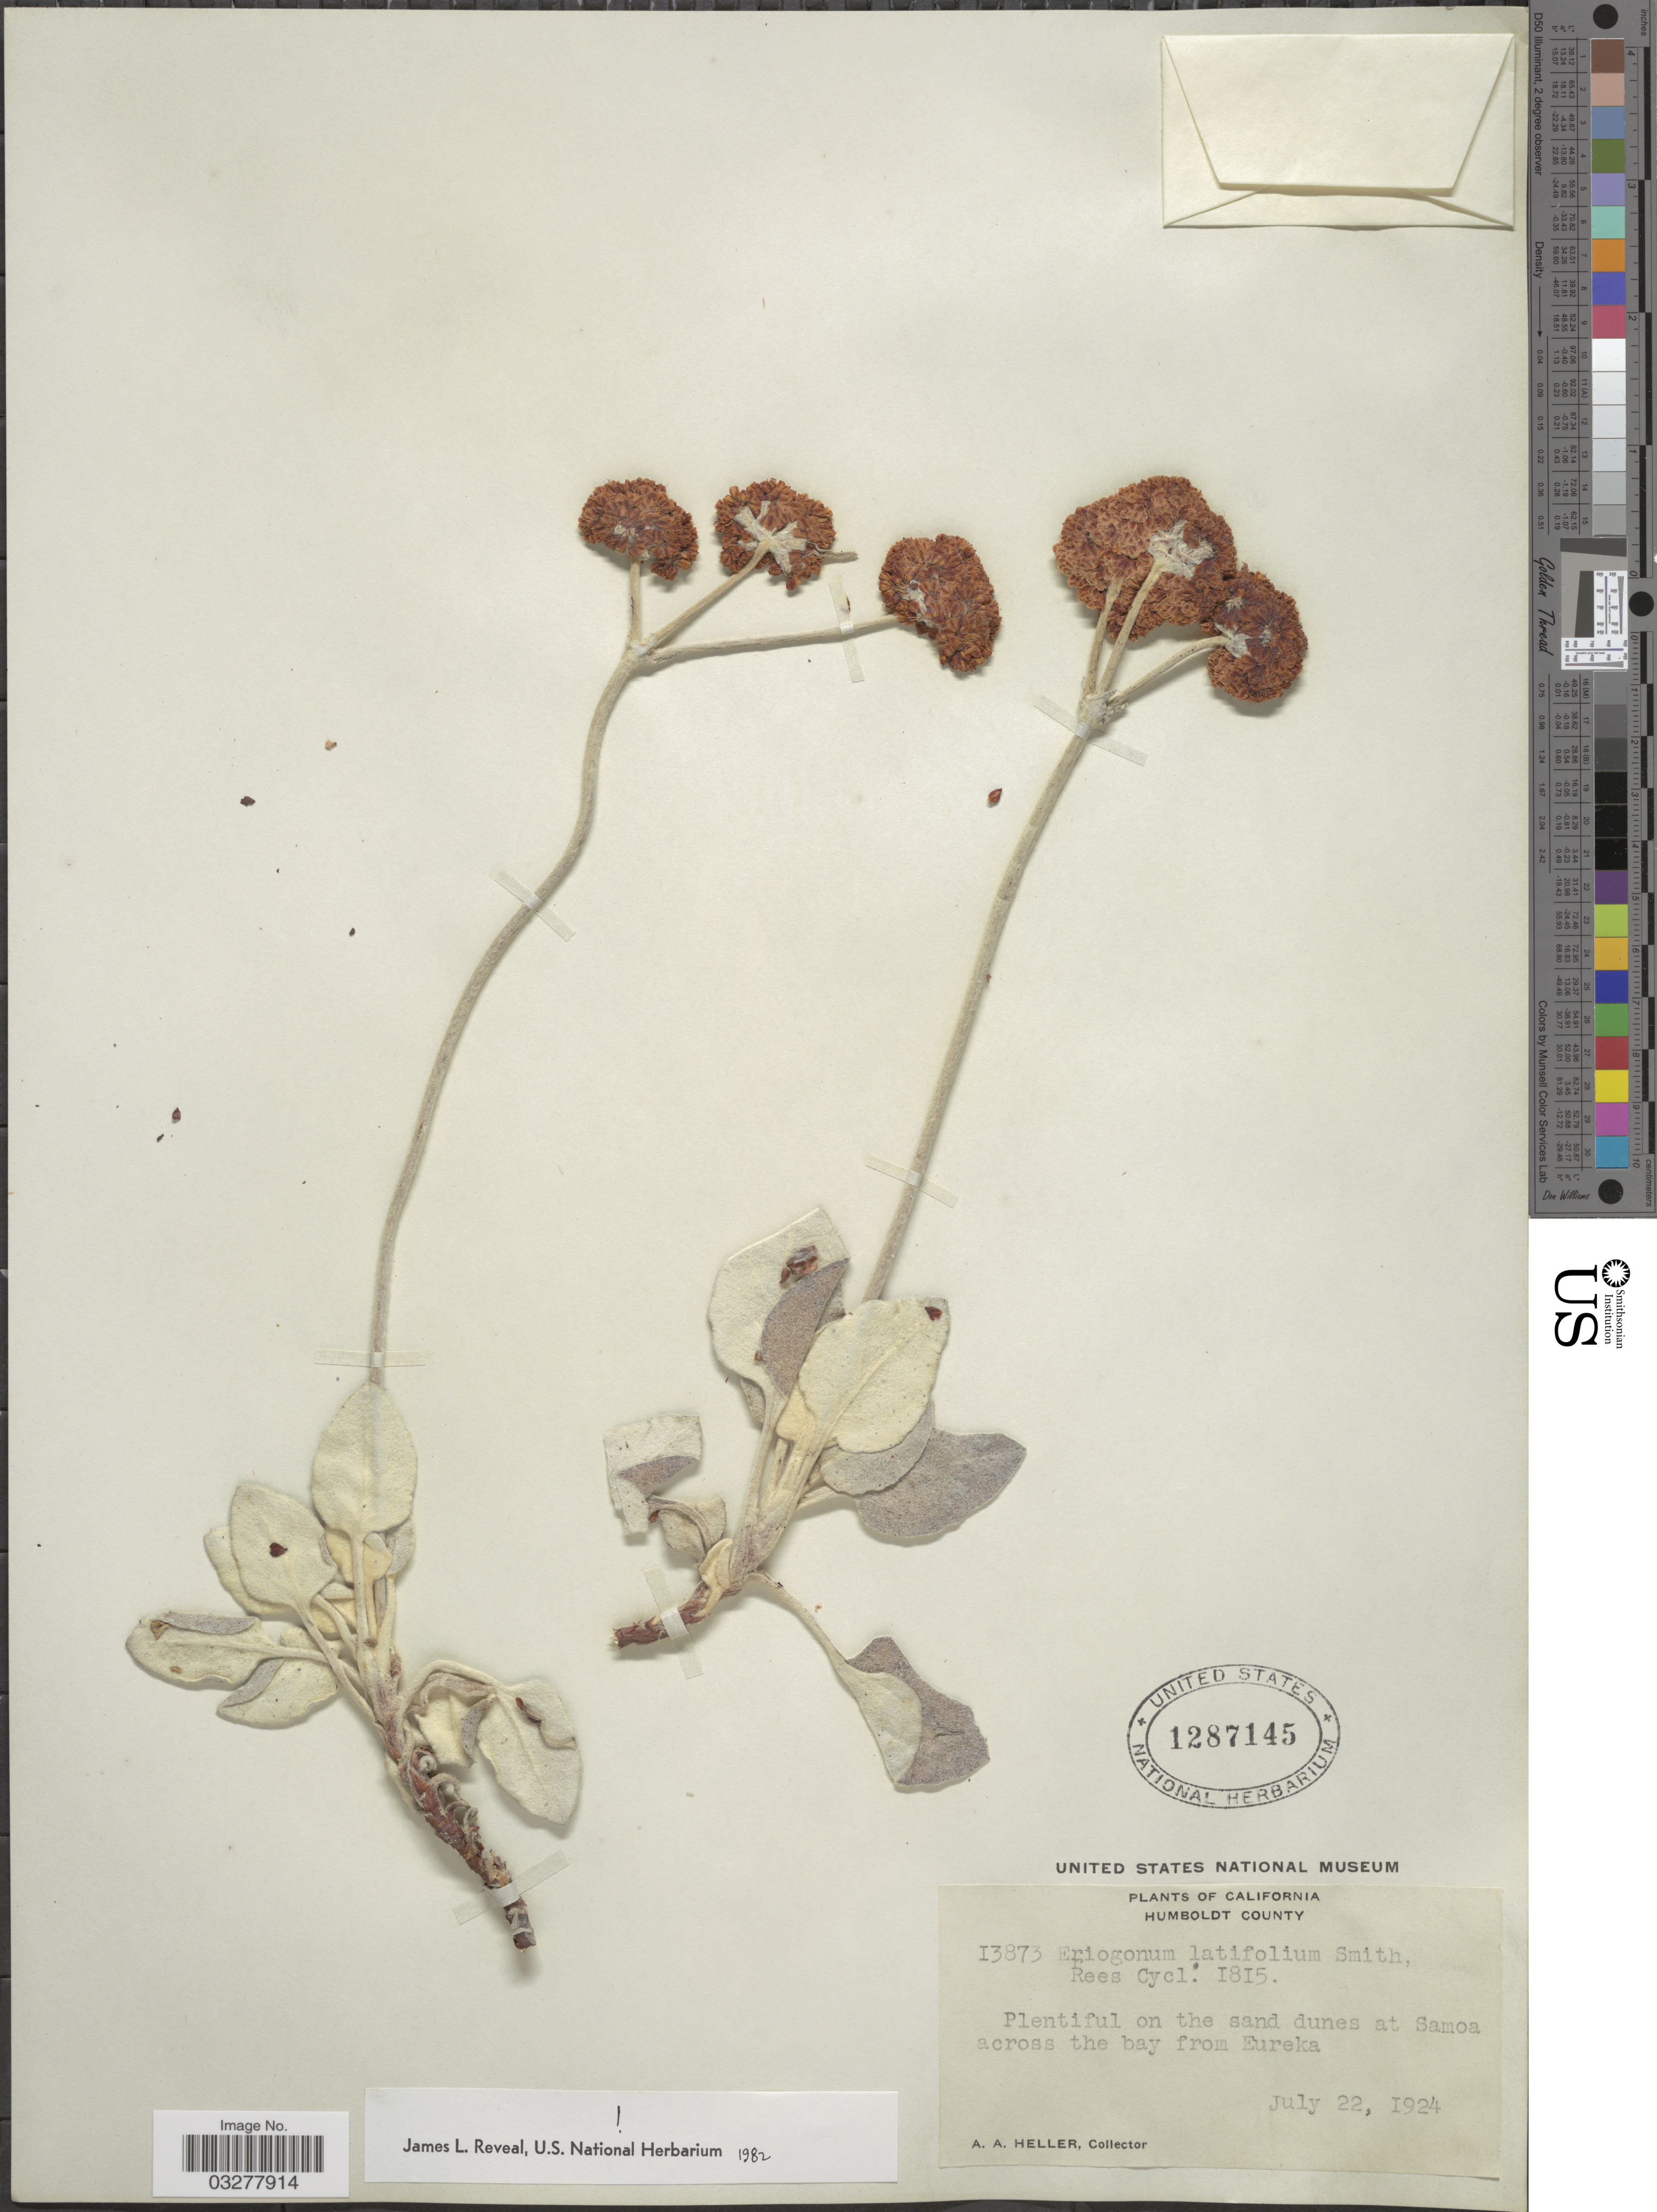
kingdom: Plantae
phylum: Tracheophyta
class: Magnoliopsida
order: Caryophyllales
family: Polygonaceae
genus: Eriogonum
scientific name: Eriogonum latifolium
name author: Sm.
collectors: A. A. Heller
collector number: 13873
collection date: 1924-07-22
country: United States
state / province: California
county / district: Humboldt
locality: Humboldt County. At Samoa across the bay from Eureka.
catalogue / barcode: US 1287145